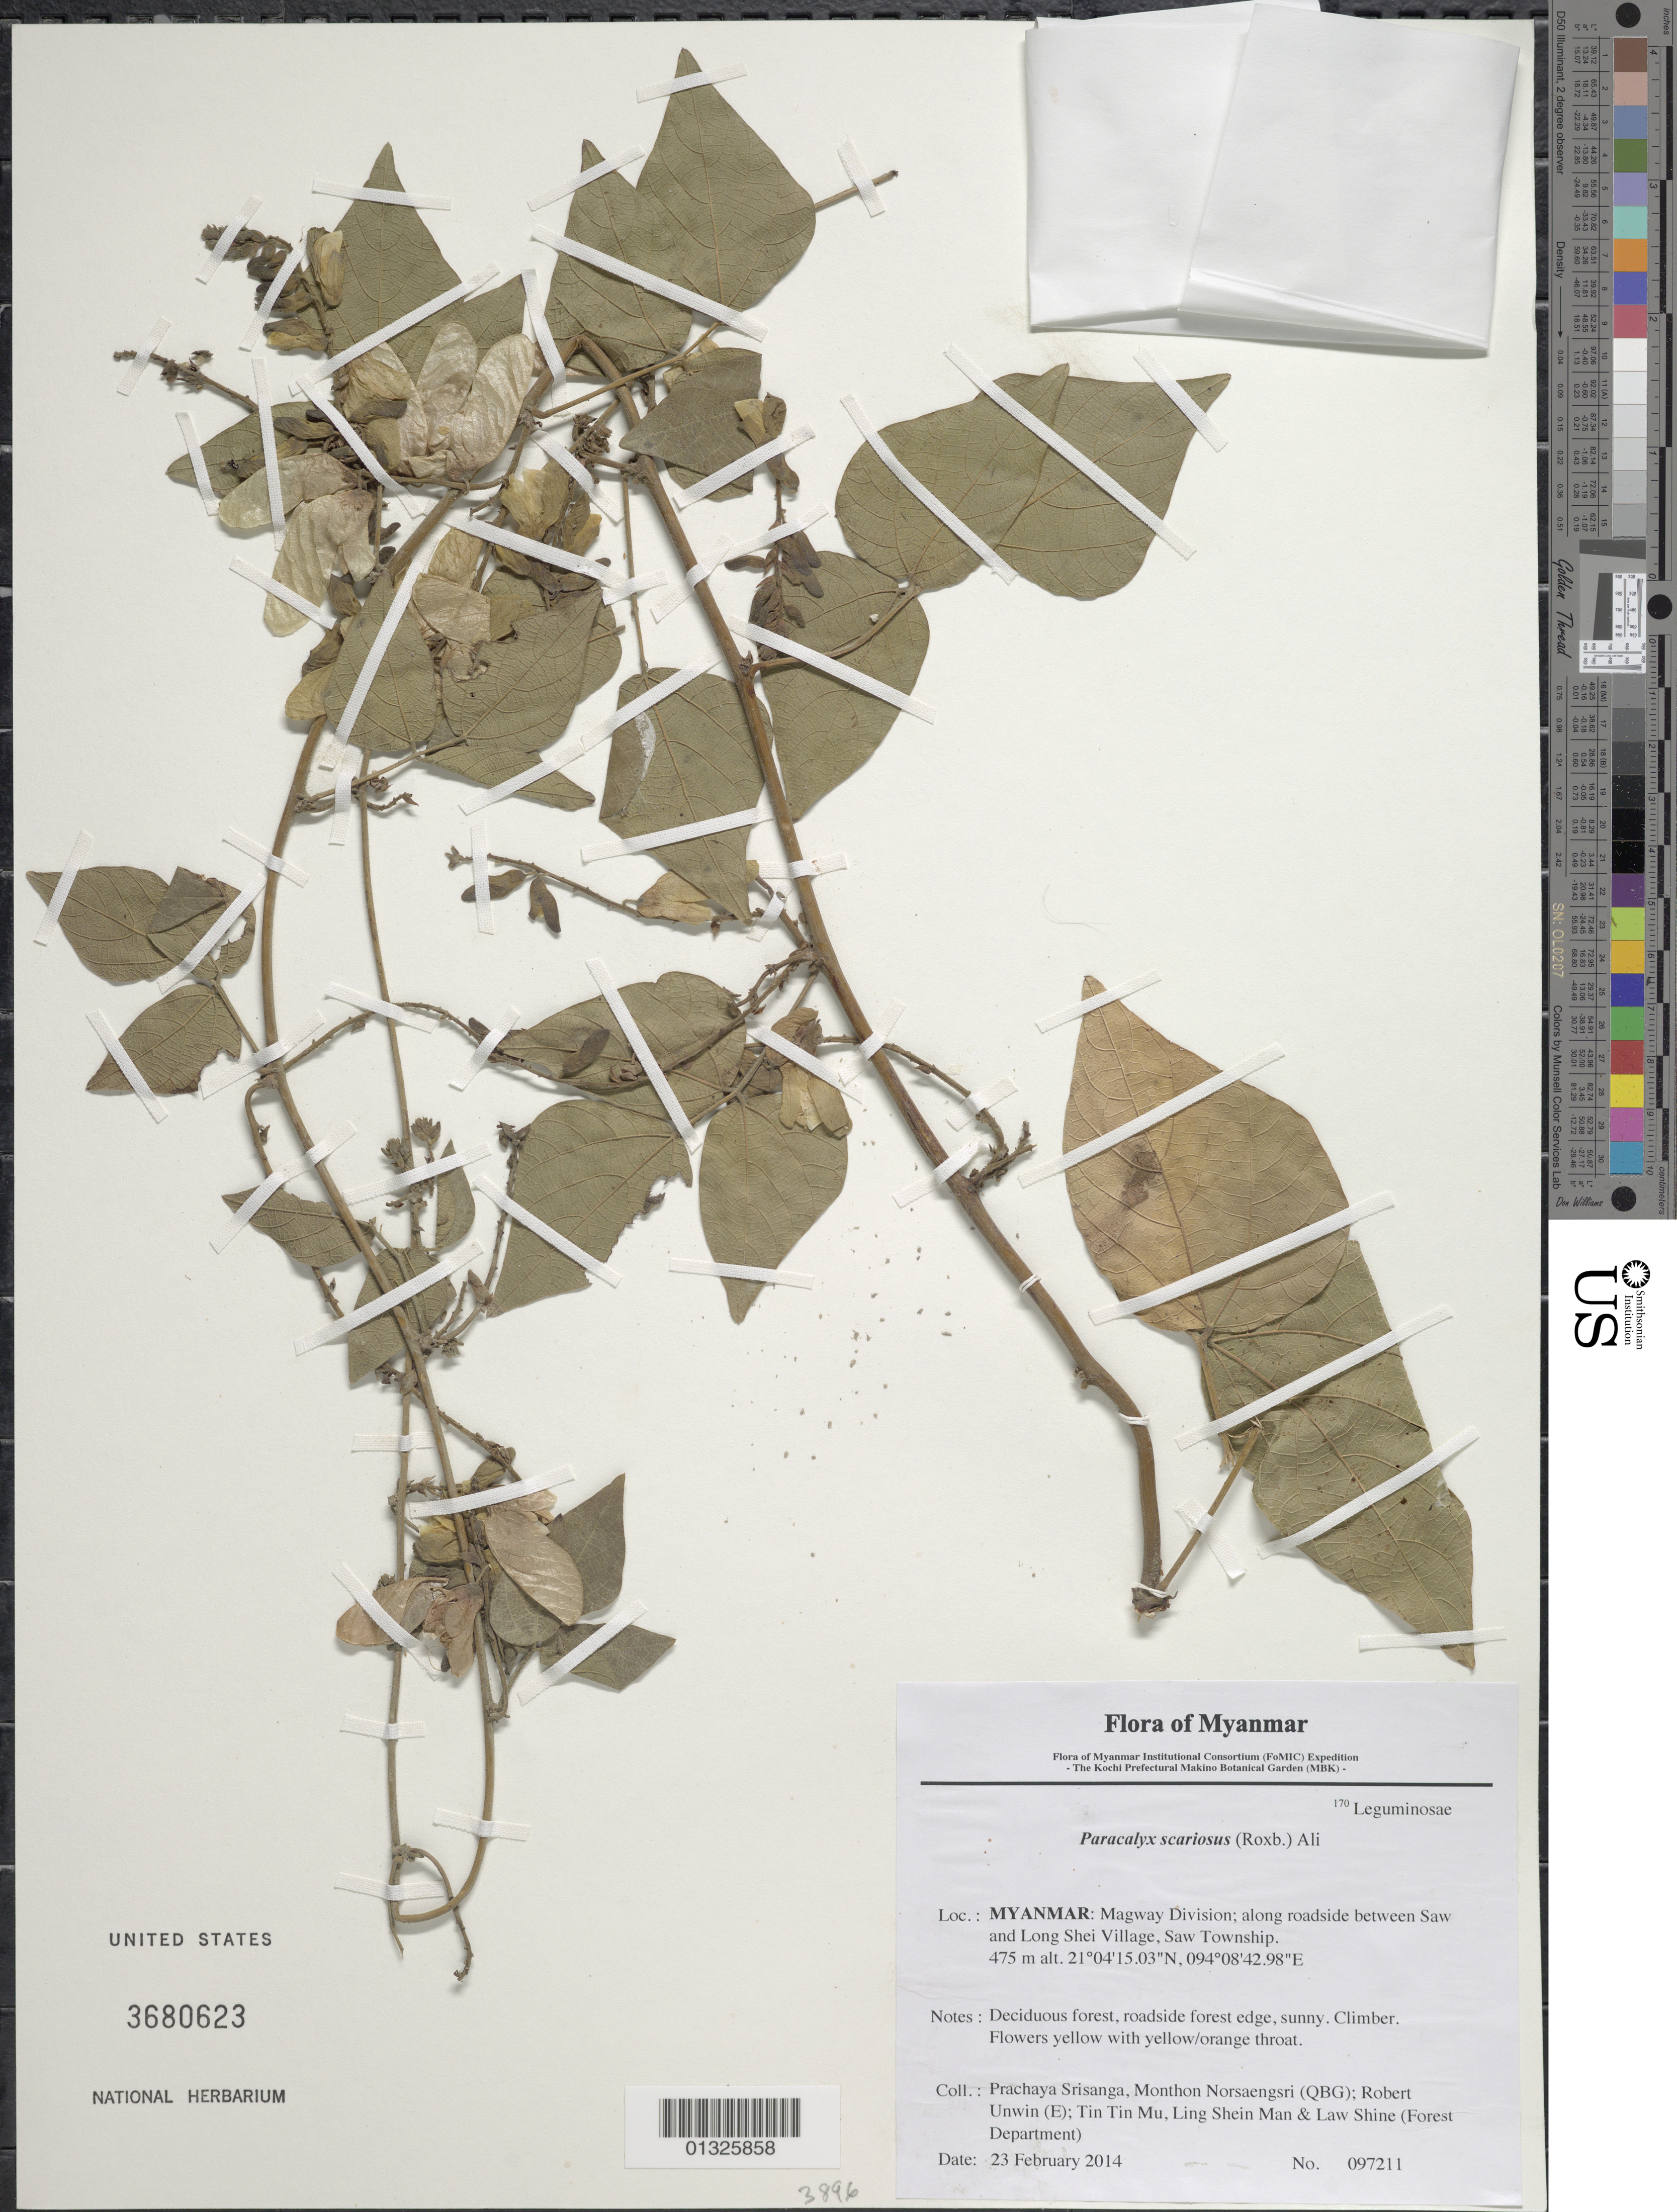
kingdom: Plantae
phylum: Tracheophyta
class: Magnoliopsida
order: Fabales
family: Fabaceae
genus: Paracalyx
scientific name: Paracalyx scariosus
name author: (Roxb.) Ali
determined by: Fujikawa, Kazumi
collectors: P. Srisanga, M. Norsaengsri, R. Unwin, Tin Tin Mu, Ling Shein Man & L. Shine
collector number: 97211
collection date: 2014-02-23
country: Myanmar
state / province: Chin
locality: Along roadside between Saw and Long Shei Village, Saw Township.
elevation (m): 475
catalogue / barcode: US 3680623